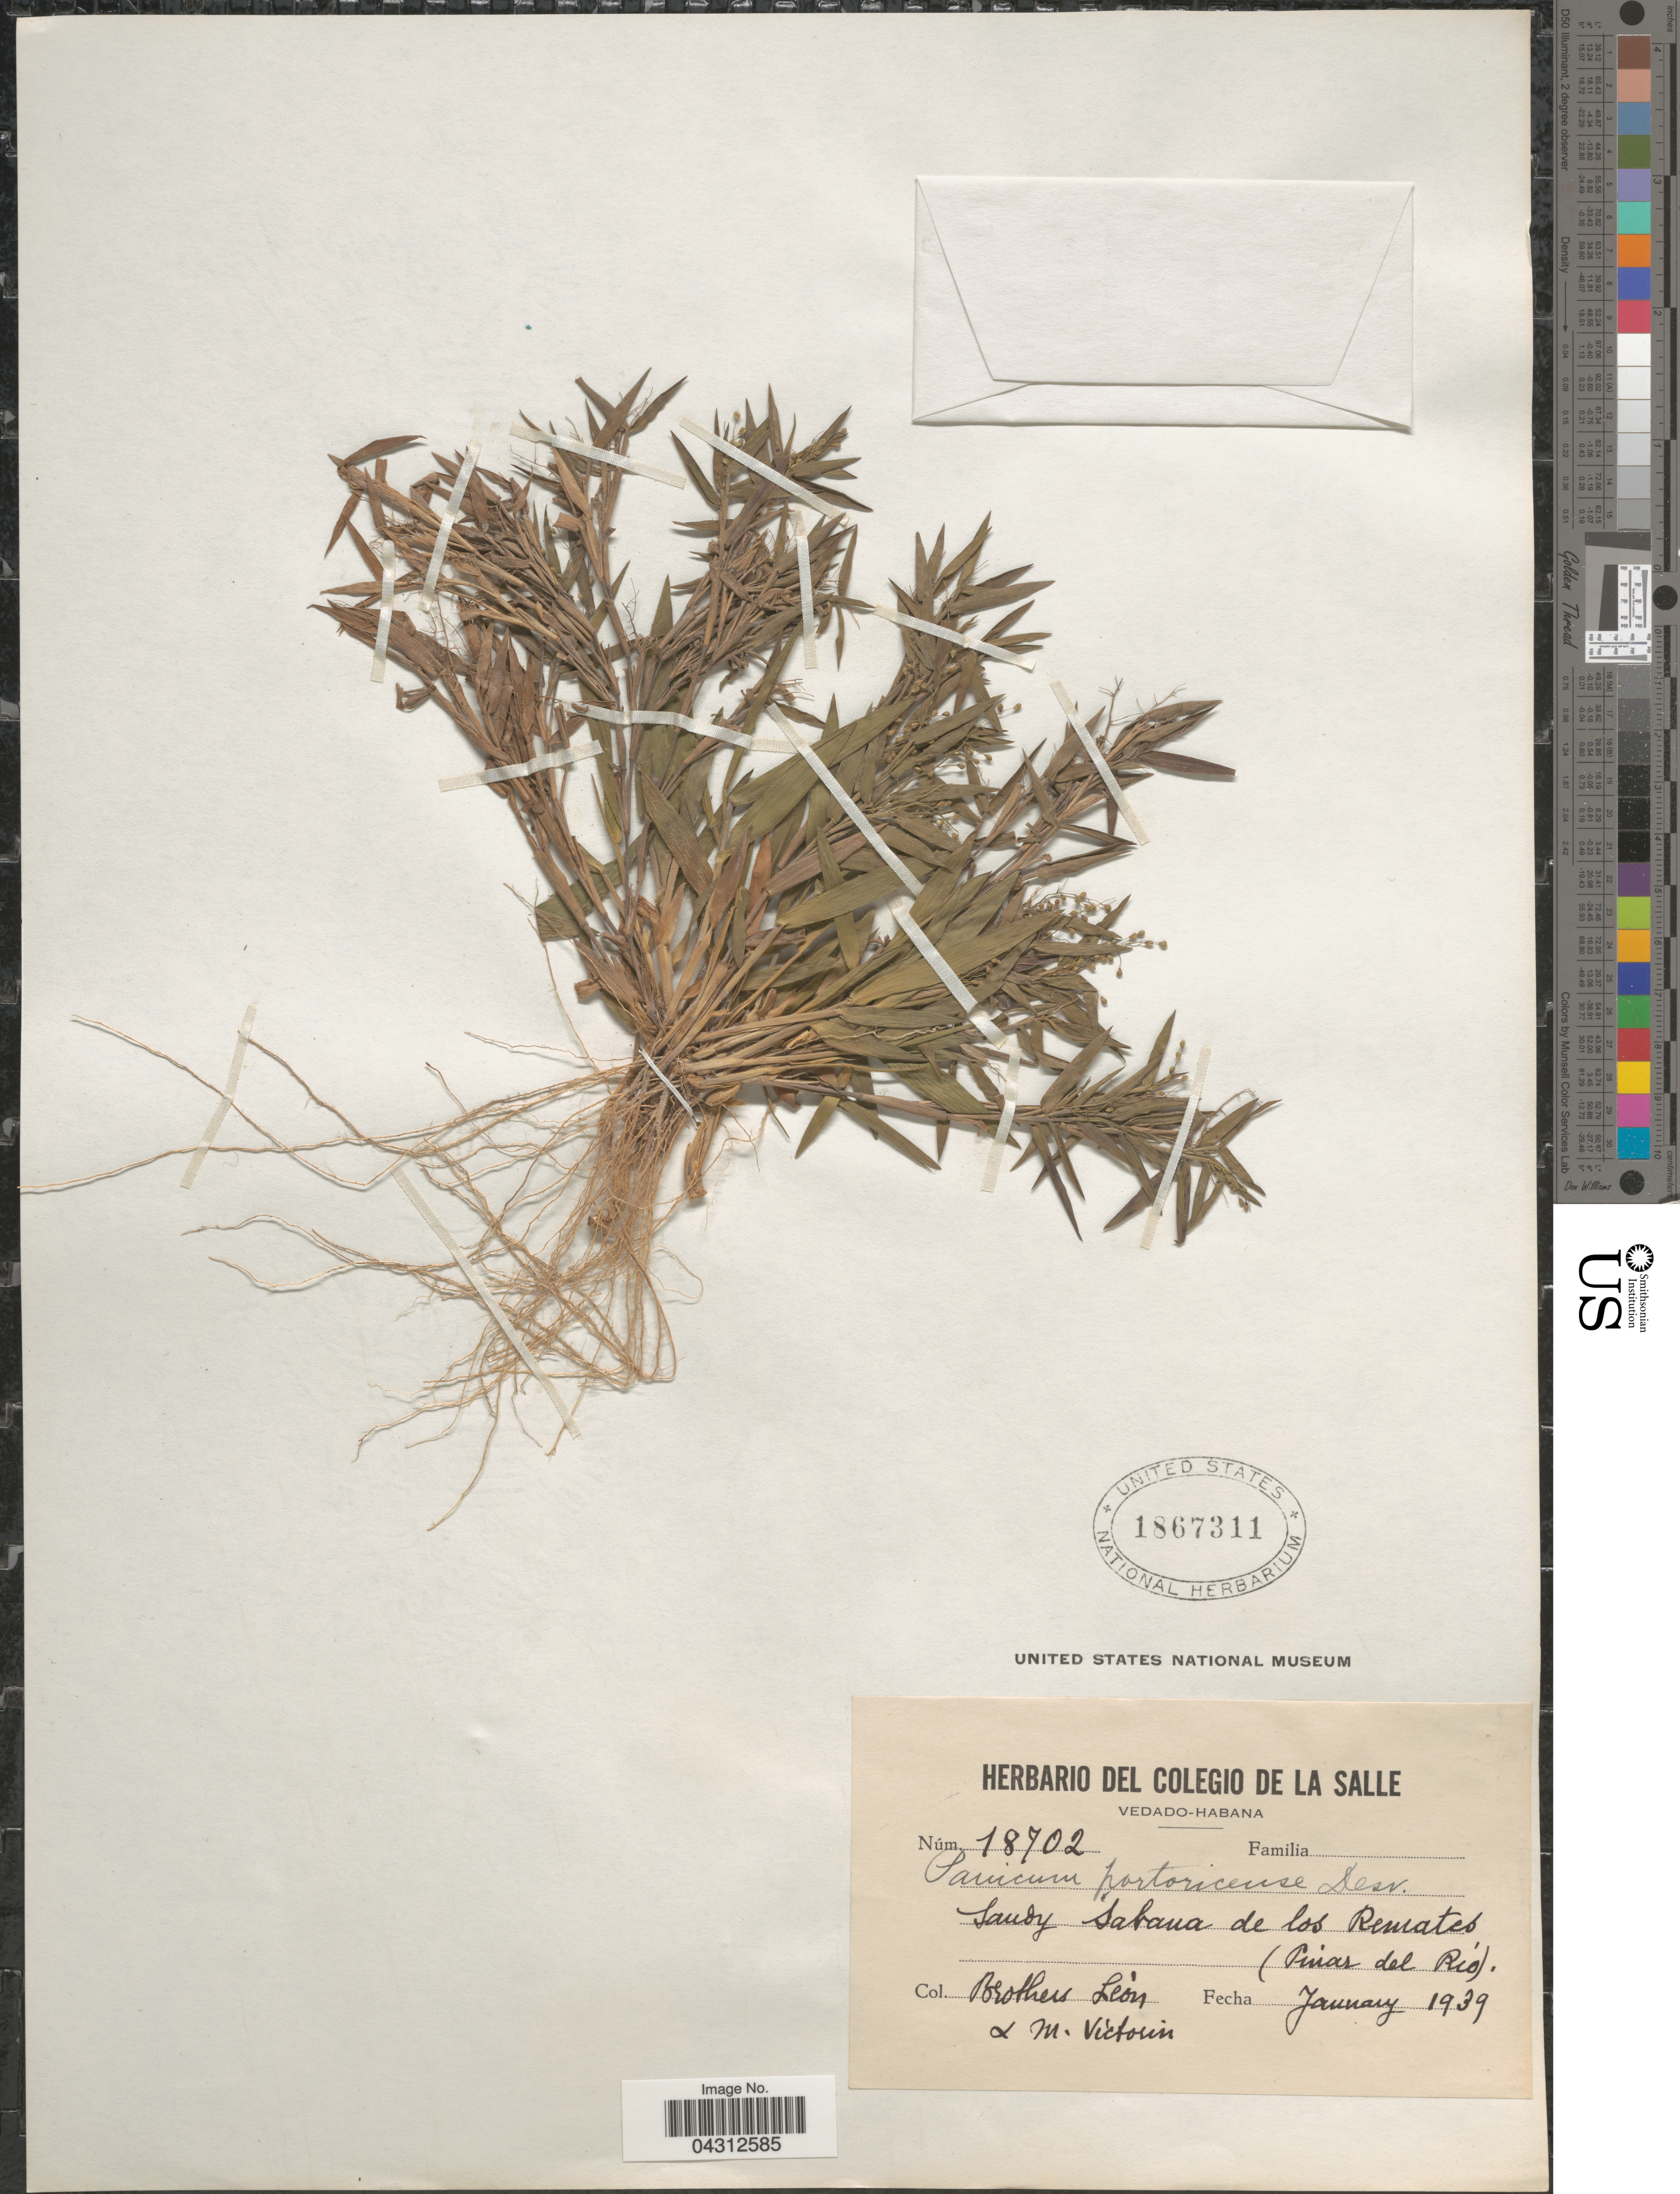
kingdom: Plantae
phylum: Tracheophyta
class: Liliopsida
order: Poales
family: Poaceae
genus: Dichanthelium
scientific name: Dichanthelium portoricense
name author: (Desv. ex Ham.) B.F. Hansen & Wunderlin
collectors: Bro. León & M. Victorin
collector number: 18702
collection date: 1939-01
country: Cuba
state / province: Pinar del Río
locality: Sandy Sabana de los Remates.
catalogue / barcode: US 1867311